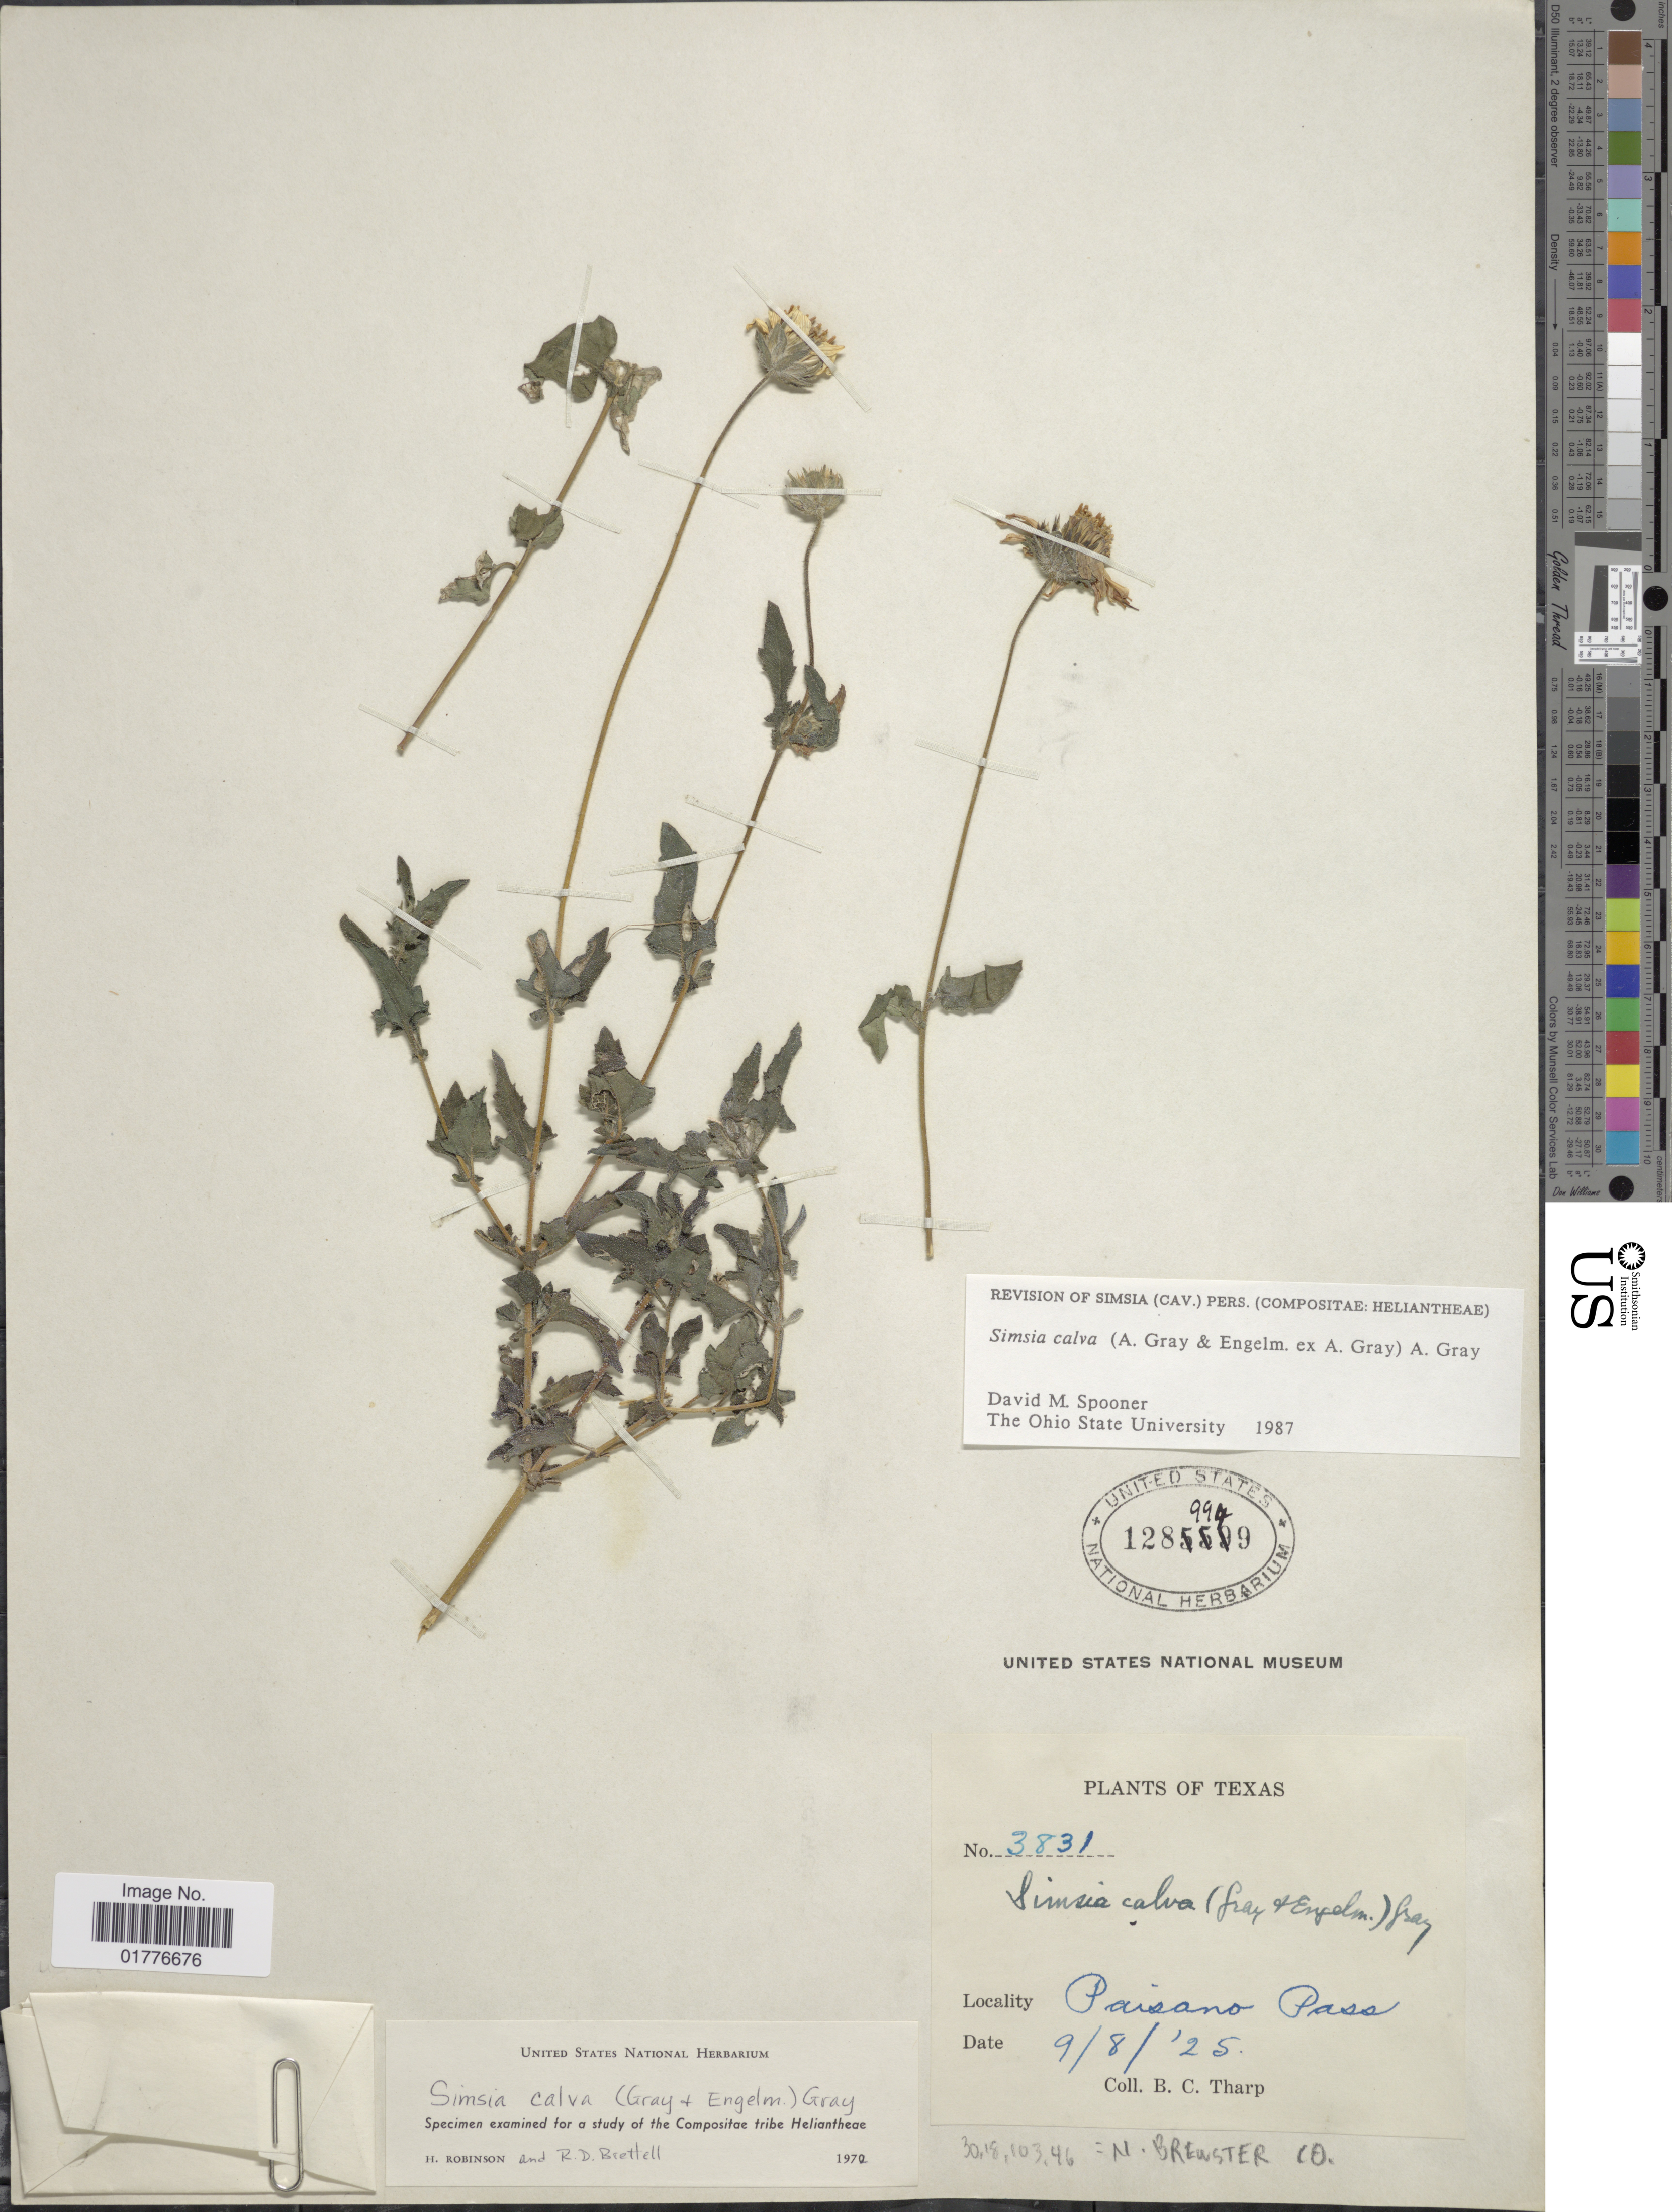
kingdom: Plantae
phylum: Tracheophyta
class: Magnoliopsida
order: Asterales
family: Asteraceae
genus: Simsia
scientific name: Simsia calva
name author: A. Gray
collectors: B. C. Tharp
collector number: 3831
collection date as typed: Transcribed d/m/y: 8/9/25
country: United States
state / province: Texas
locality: Paisano Pass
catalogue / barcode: US 1289949